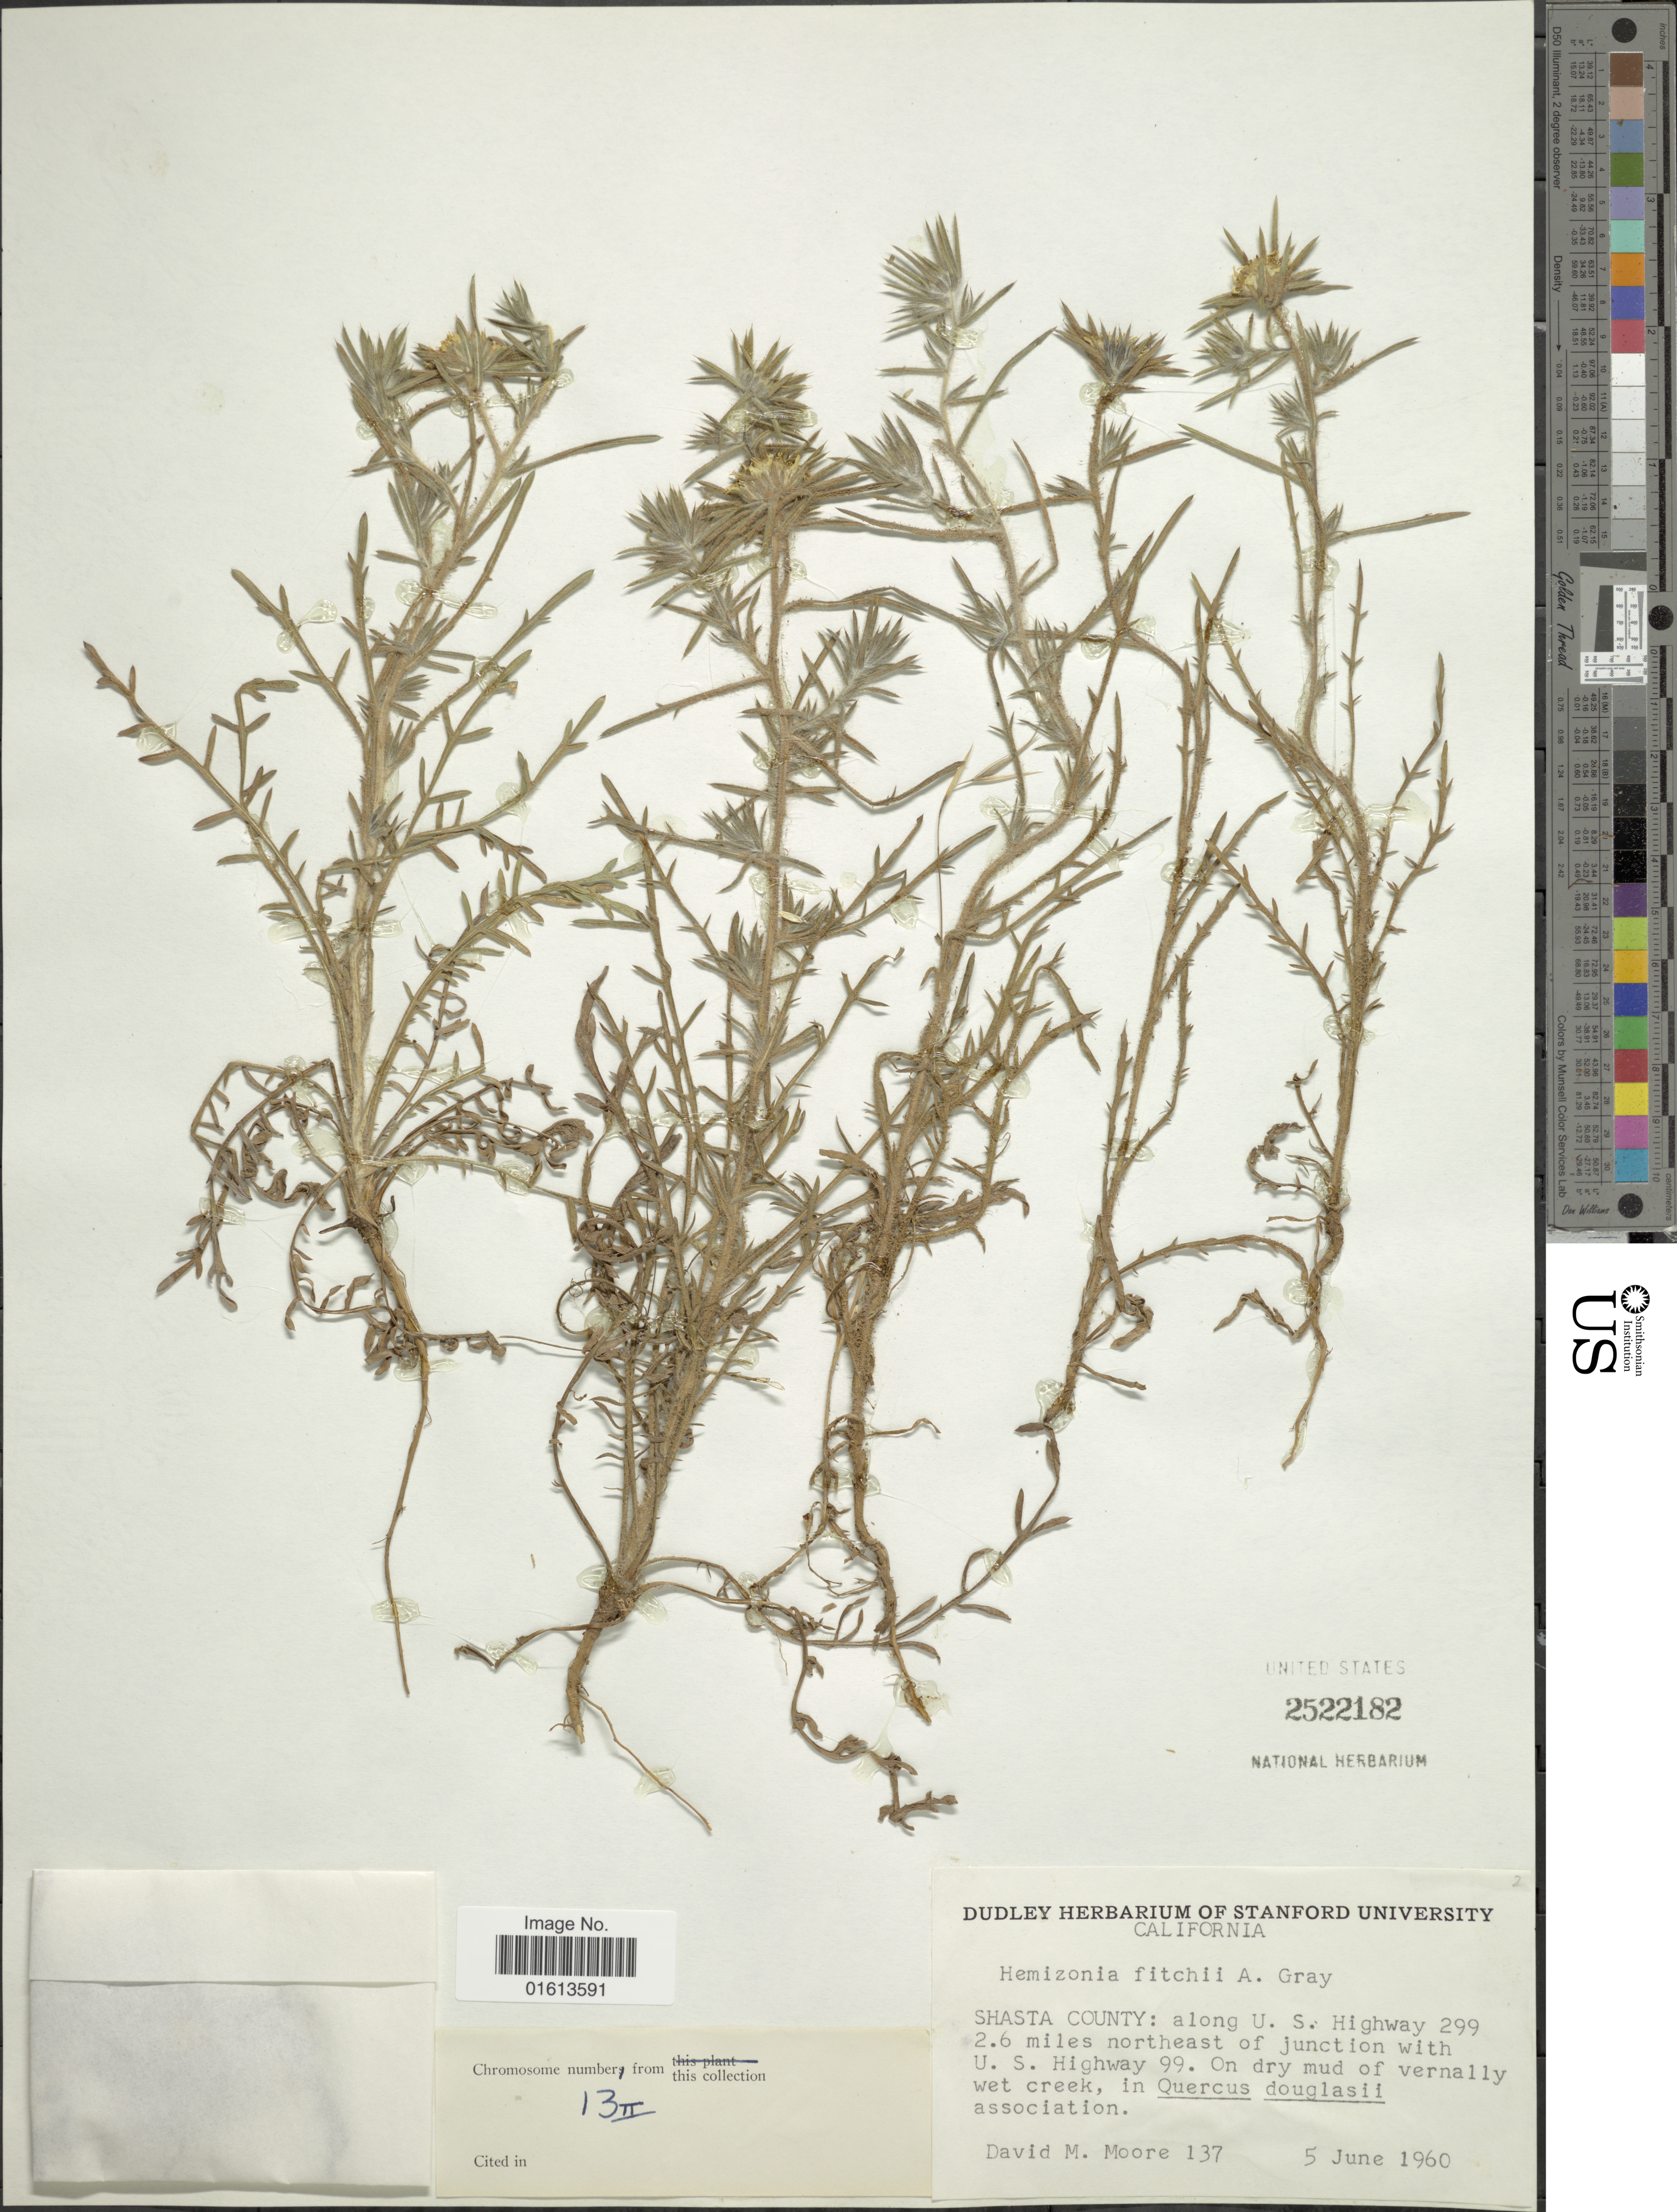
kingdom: Plantae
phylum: Tracheophyta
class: Magnoliopsida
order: Asterales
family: Asteraceae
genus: Centromadia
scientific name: Centromadia fitchii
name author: (A. Gray) Greene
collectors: D. Moore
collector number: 137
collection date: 1960-06-05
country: United States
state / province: California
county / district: Shasta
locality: California. Shasta County: along U. S. Highway 299. 2.6 miles northeast of junction with U. S. Highway 99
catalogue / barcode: US 2522182